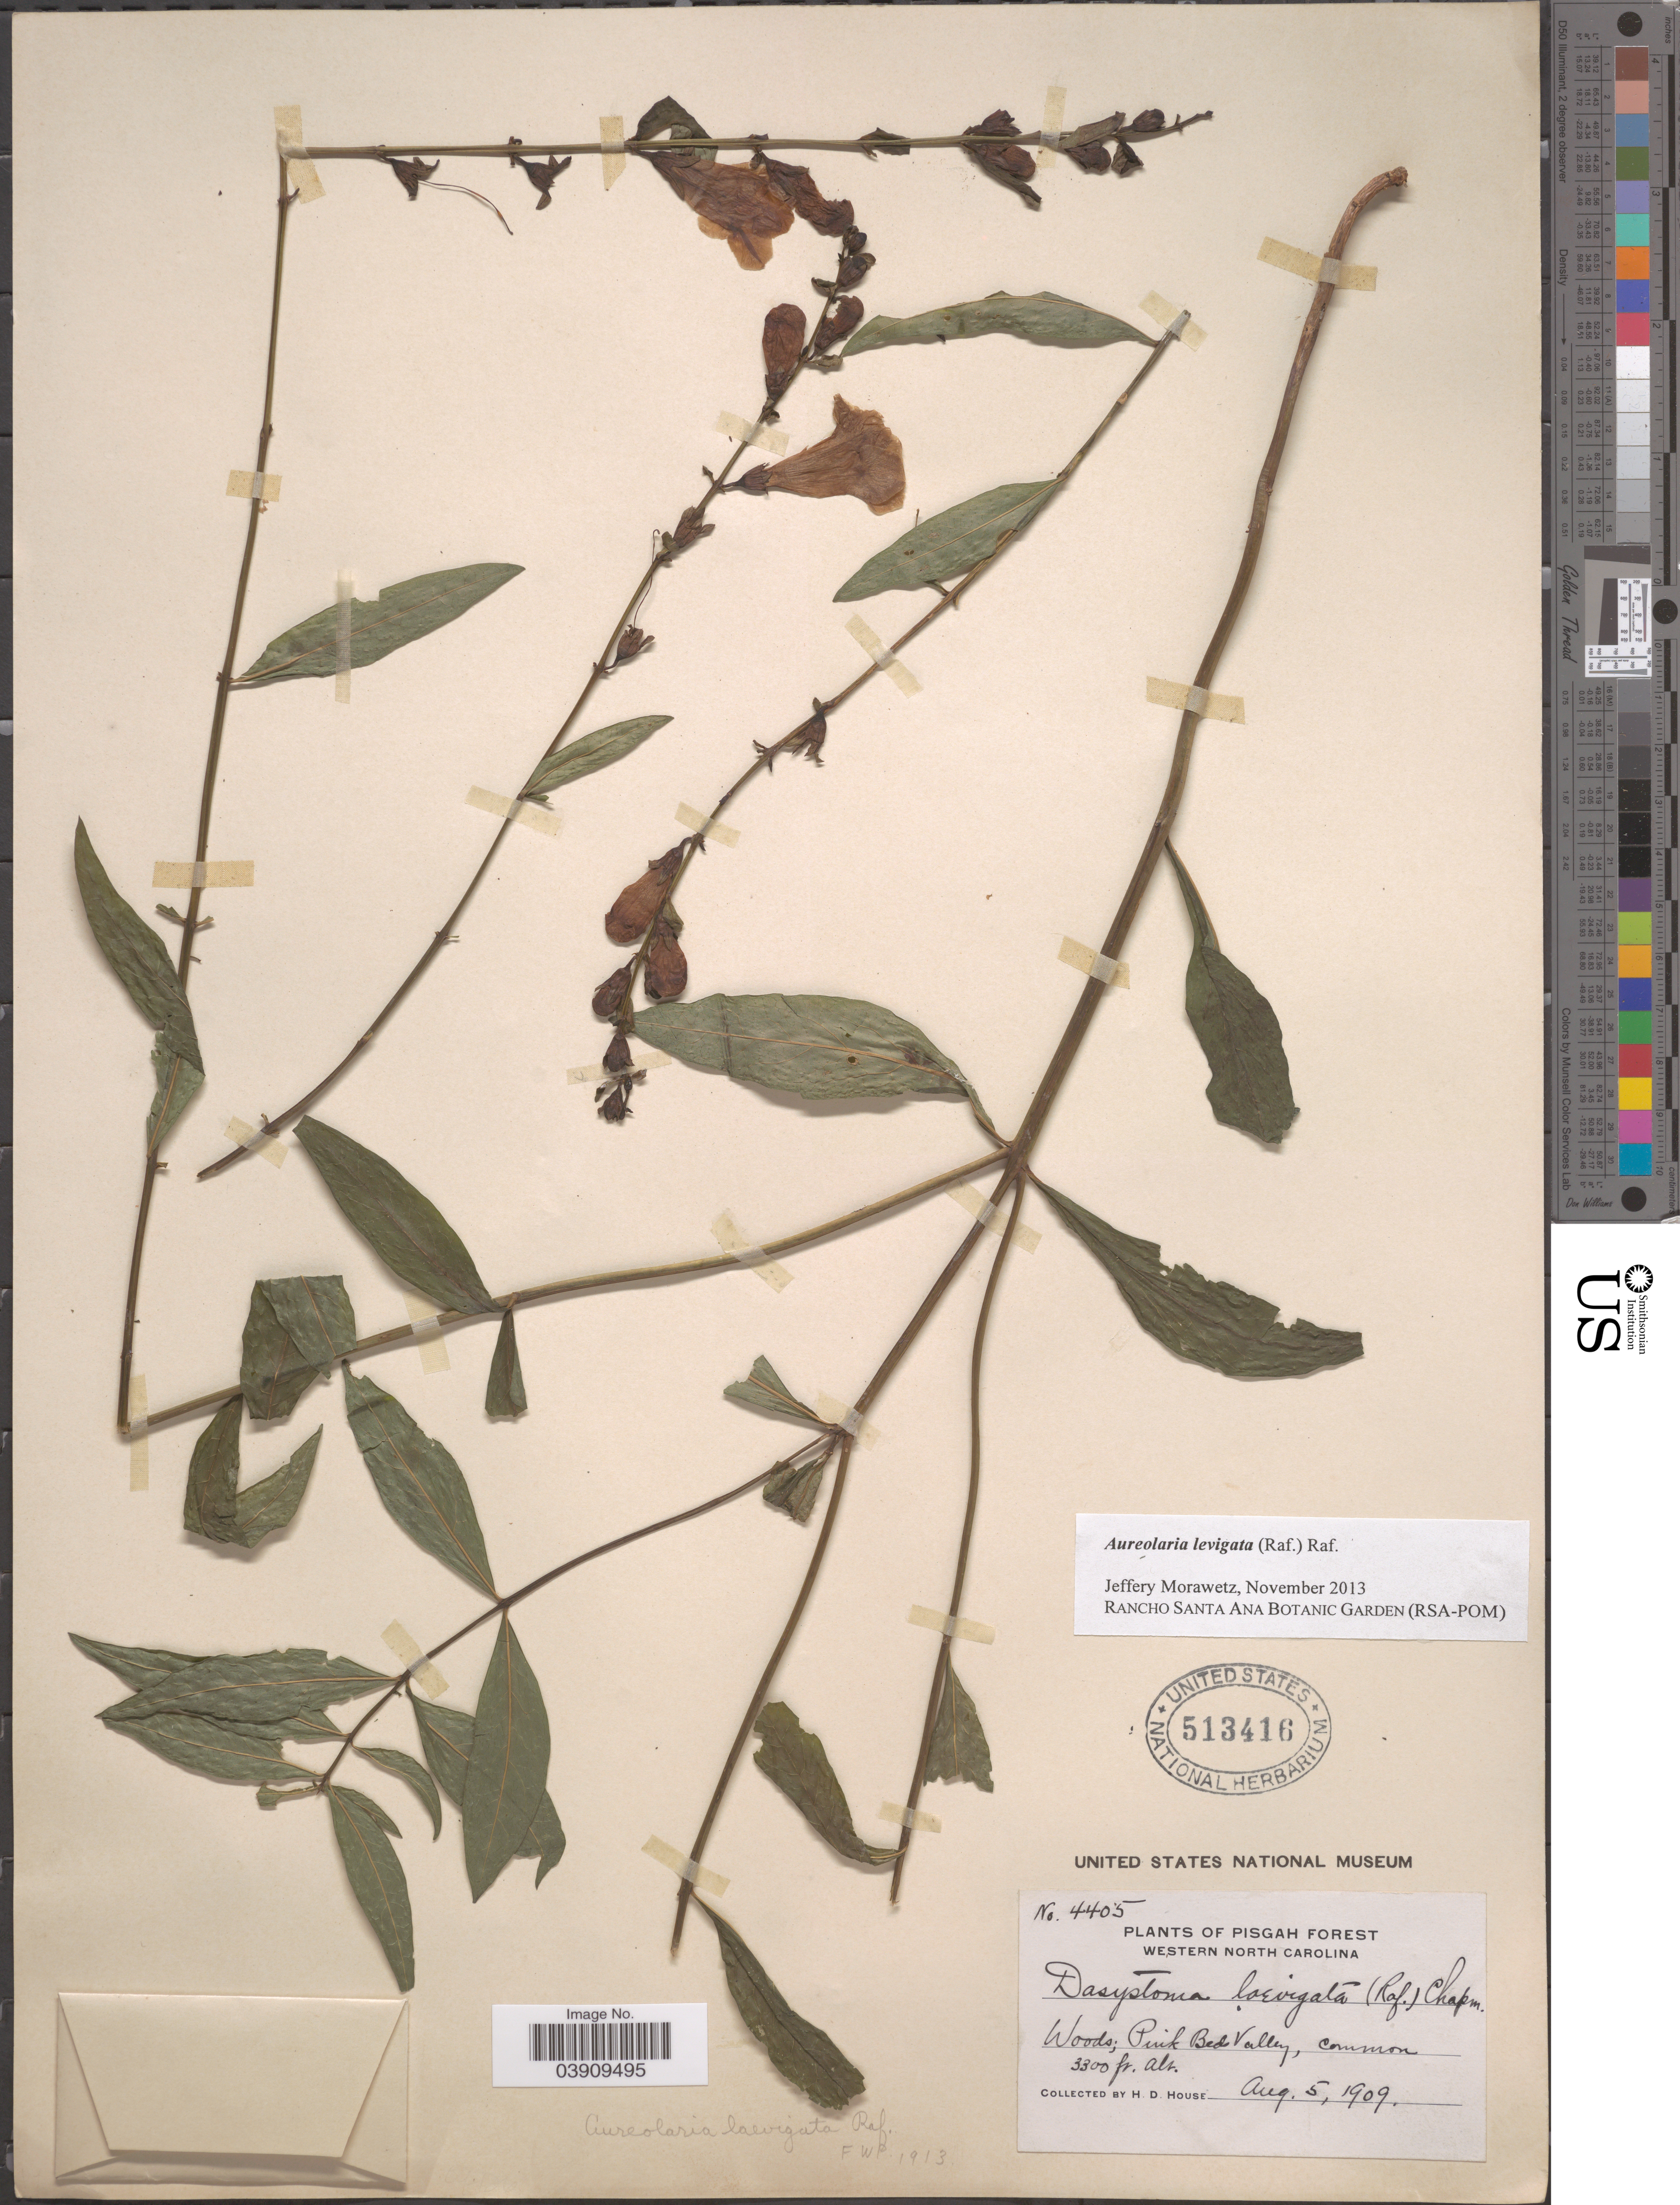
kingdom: Plantae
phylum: Tracheophyta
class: Magnoliopsida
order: Lamiales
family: Orobanchaceae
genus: Aureolaria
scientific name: Aureolaria laevigata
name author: (Raf.) Raf.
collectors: H. D. House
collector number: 4405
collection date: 1909-08-05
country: United States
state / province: North Carolina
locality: Pisgah Forest. Western North Carolina. Pink Bed Valley.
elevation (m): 1006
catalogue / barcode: US 513416